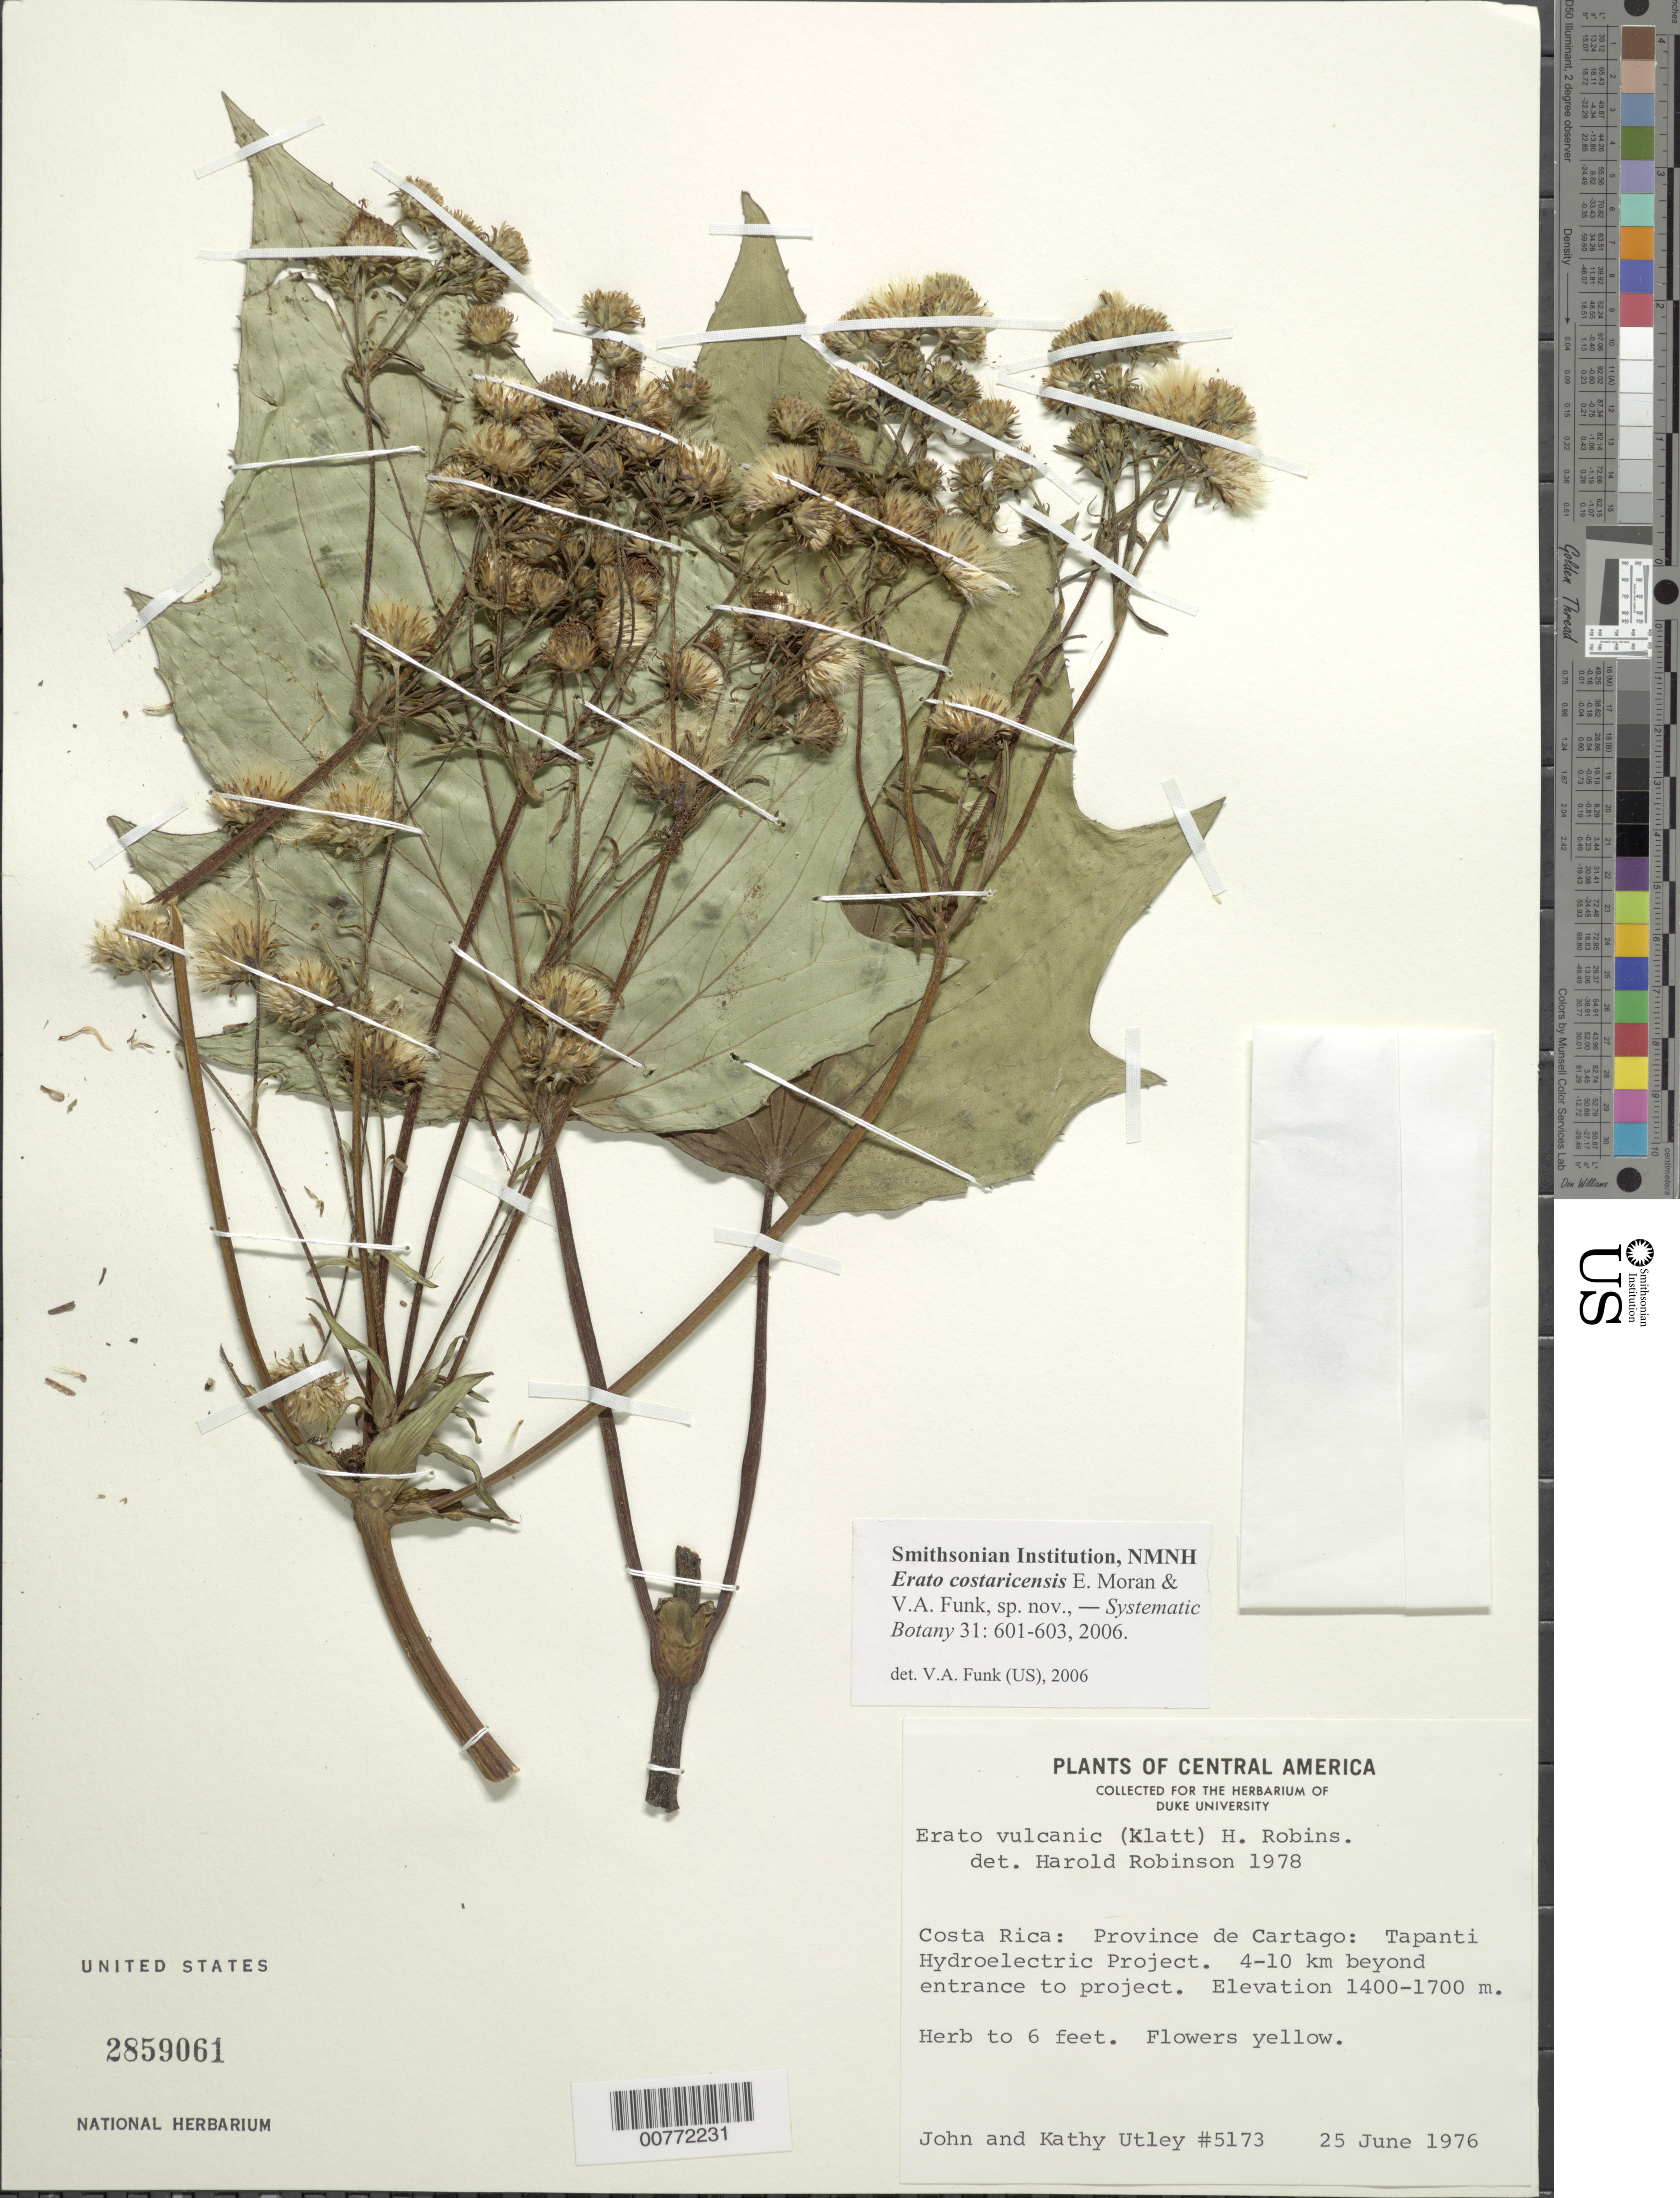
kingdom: Plantae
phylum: Tracheophyta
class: Magnoliopsida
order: Asterales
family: Asteraceae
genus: Erato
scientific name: Erato costaricensis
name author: Moran & V.A. Funk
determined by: Funk, Vicki A., (BOT), Smithsonian Institution - National Museum of Natural History (UNITED STATES)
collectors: J. Utley & K. Utley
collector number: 5173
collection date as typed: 25 June 1976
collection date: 1976-06-25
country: Costa Rica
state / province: Cartago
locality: Tapanti Hydroelectric Project. 4-10km beyond entrance to project.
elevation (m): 1400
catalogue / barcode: US 2859061